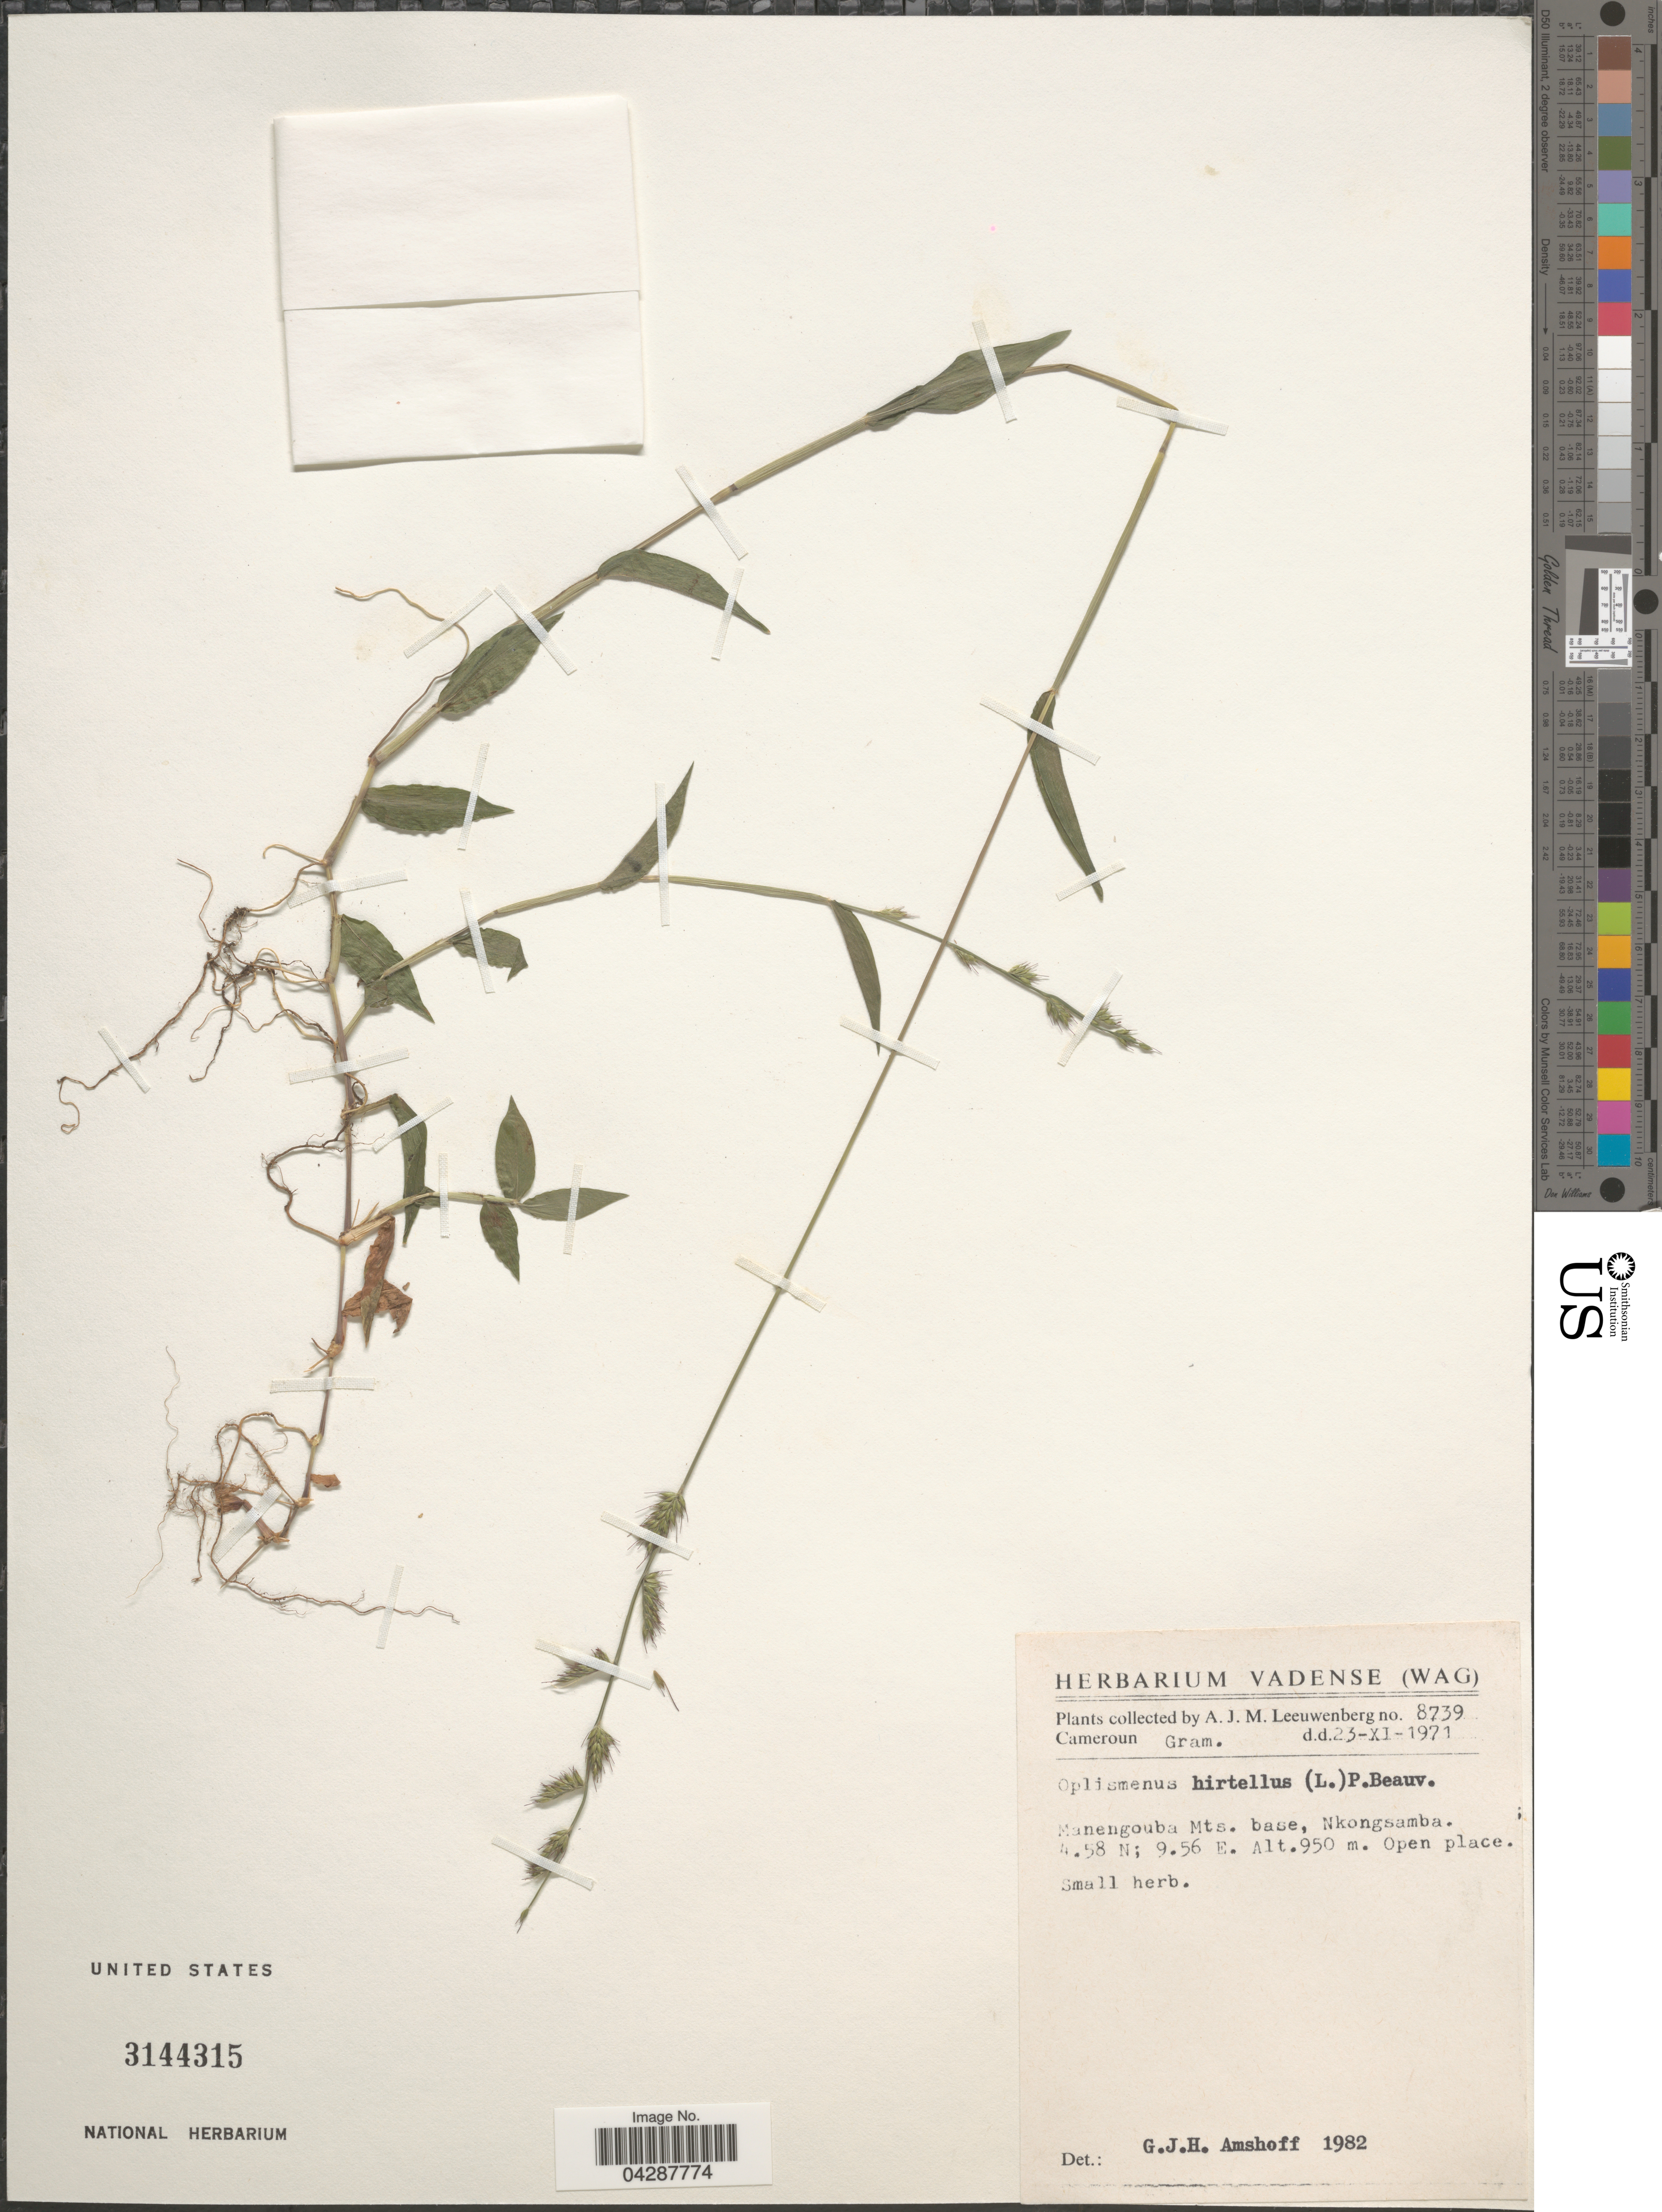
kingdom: Plantae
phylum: Tracheophyta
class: Liliopsida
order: Poales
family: Poaceae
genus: Oplismenus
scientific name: Oplismenus hirtellus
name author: (L.) P. Beauv.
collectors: A. J. M. Leeuwenberg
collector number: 8739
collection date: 1971-11-23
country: Cameroon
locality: Cameroun. Manengouba Mts. base, Nkongsamba.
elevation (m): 950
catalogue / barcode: US 3144315